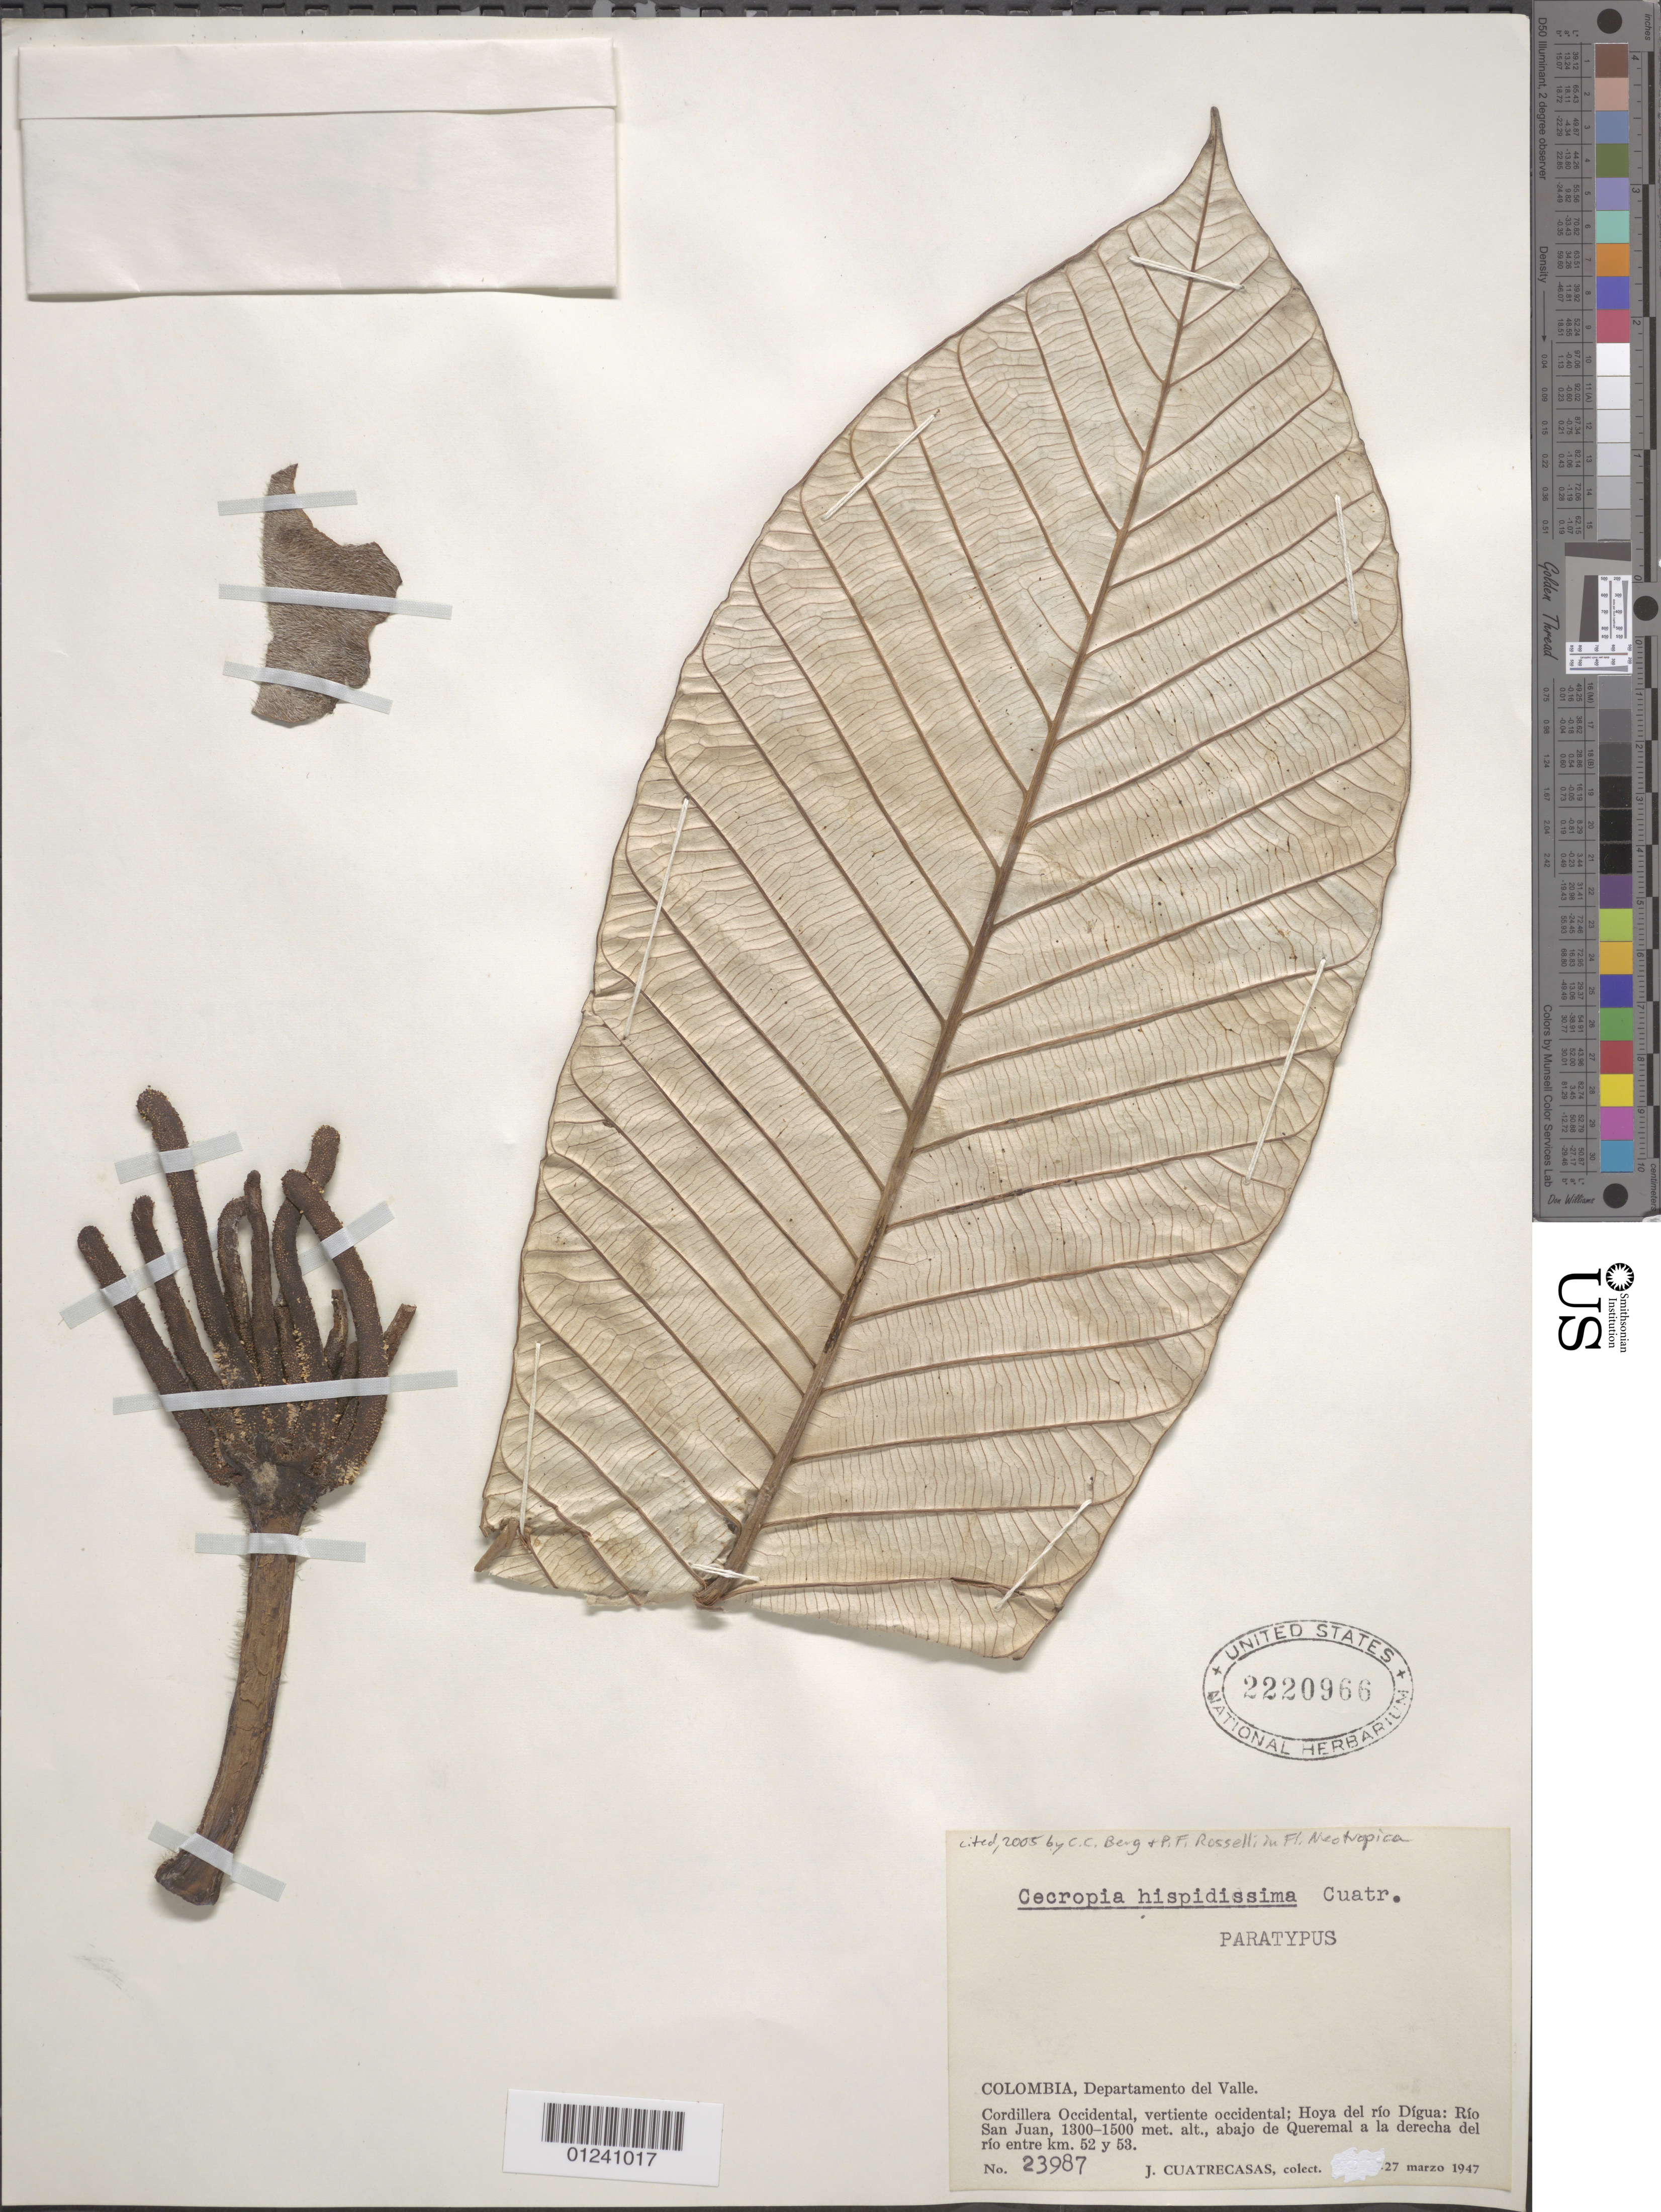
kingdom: Plantae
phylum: Tracheophyta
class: Magnoliopsida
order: Rosales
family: Urticaceae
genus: Cecropia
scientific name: Cecropia hispidissima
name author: Cuatrec.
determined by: Cuatrecasas, J.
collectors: J. Cuatrecasas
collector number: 23987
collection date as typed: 27 Mar 1947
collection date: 1947-03-27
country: Colombia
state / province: Valle del Cauca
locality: Cordillera Occidental, vertiente occidental; Hoya del río Dígua: Río San Juan, abajo de Queremal a la derecha del río entre km 52 y 53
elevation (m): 1300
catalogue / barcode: US 2220966